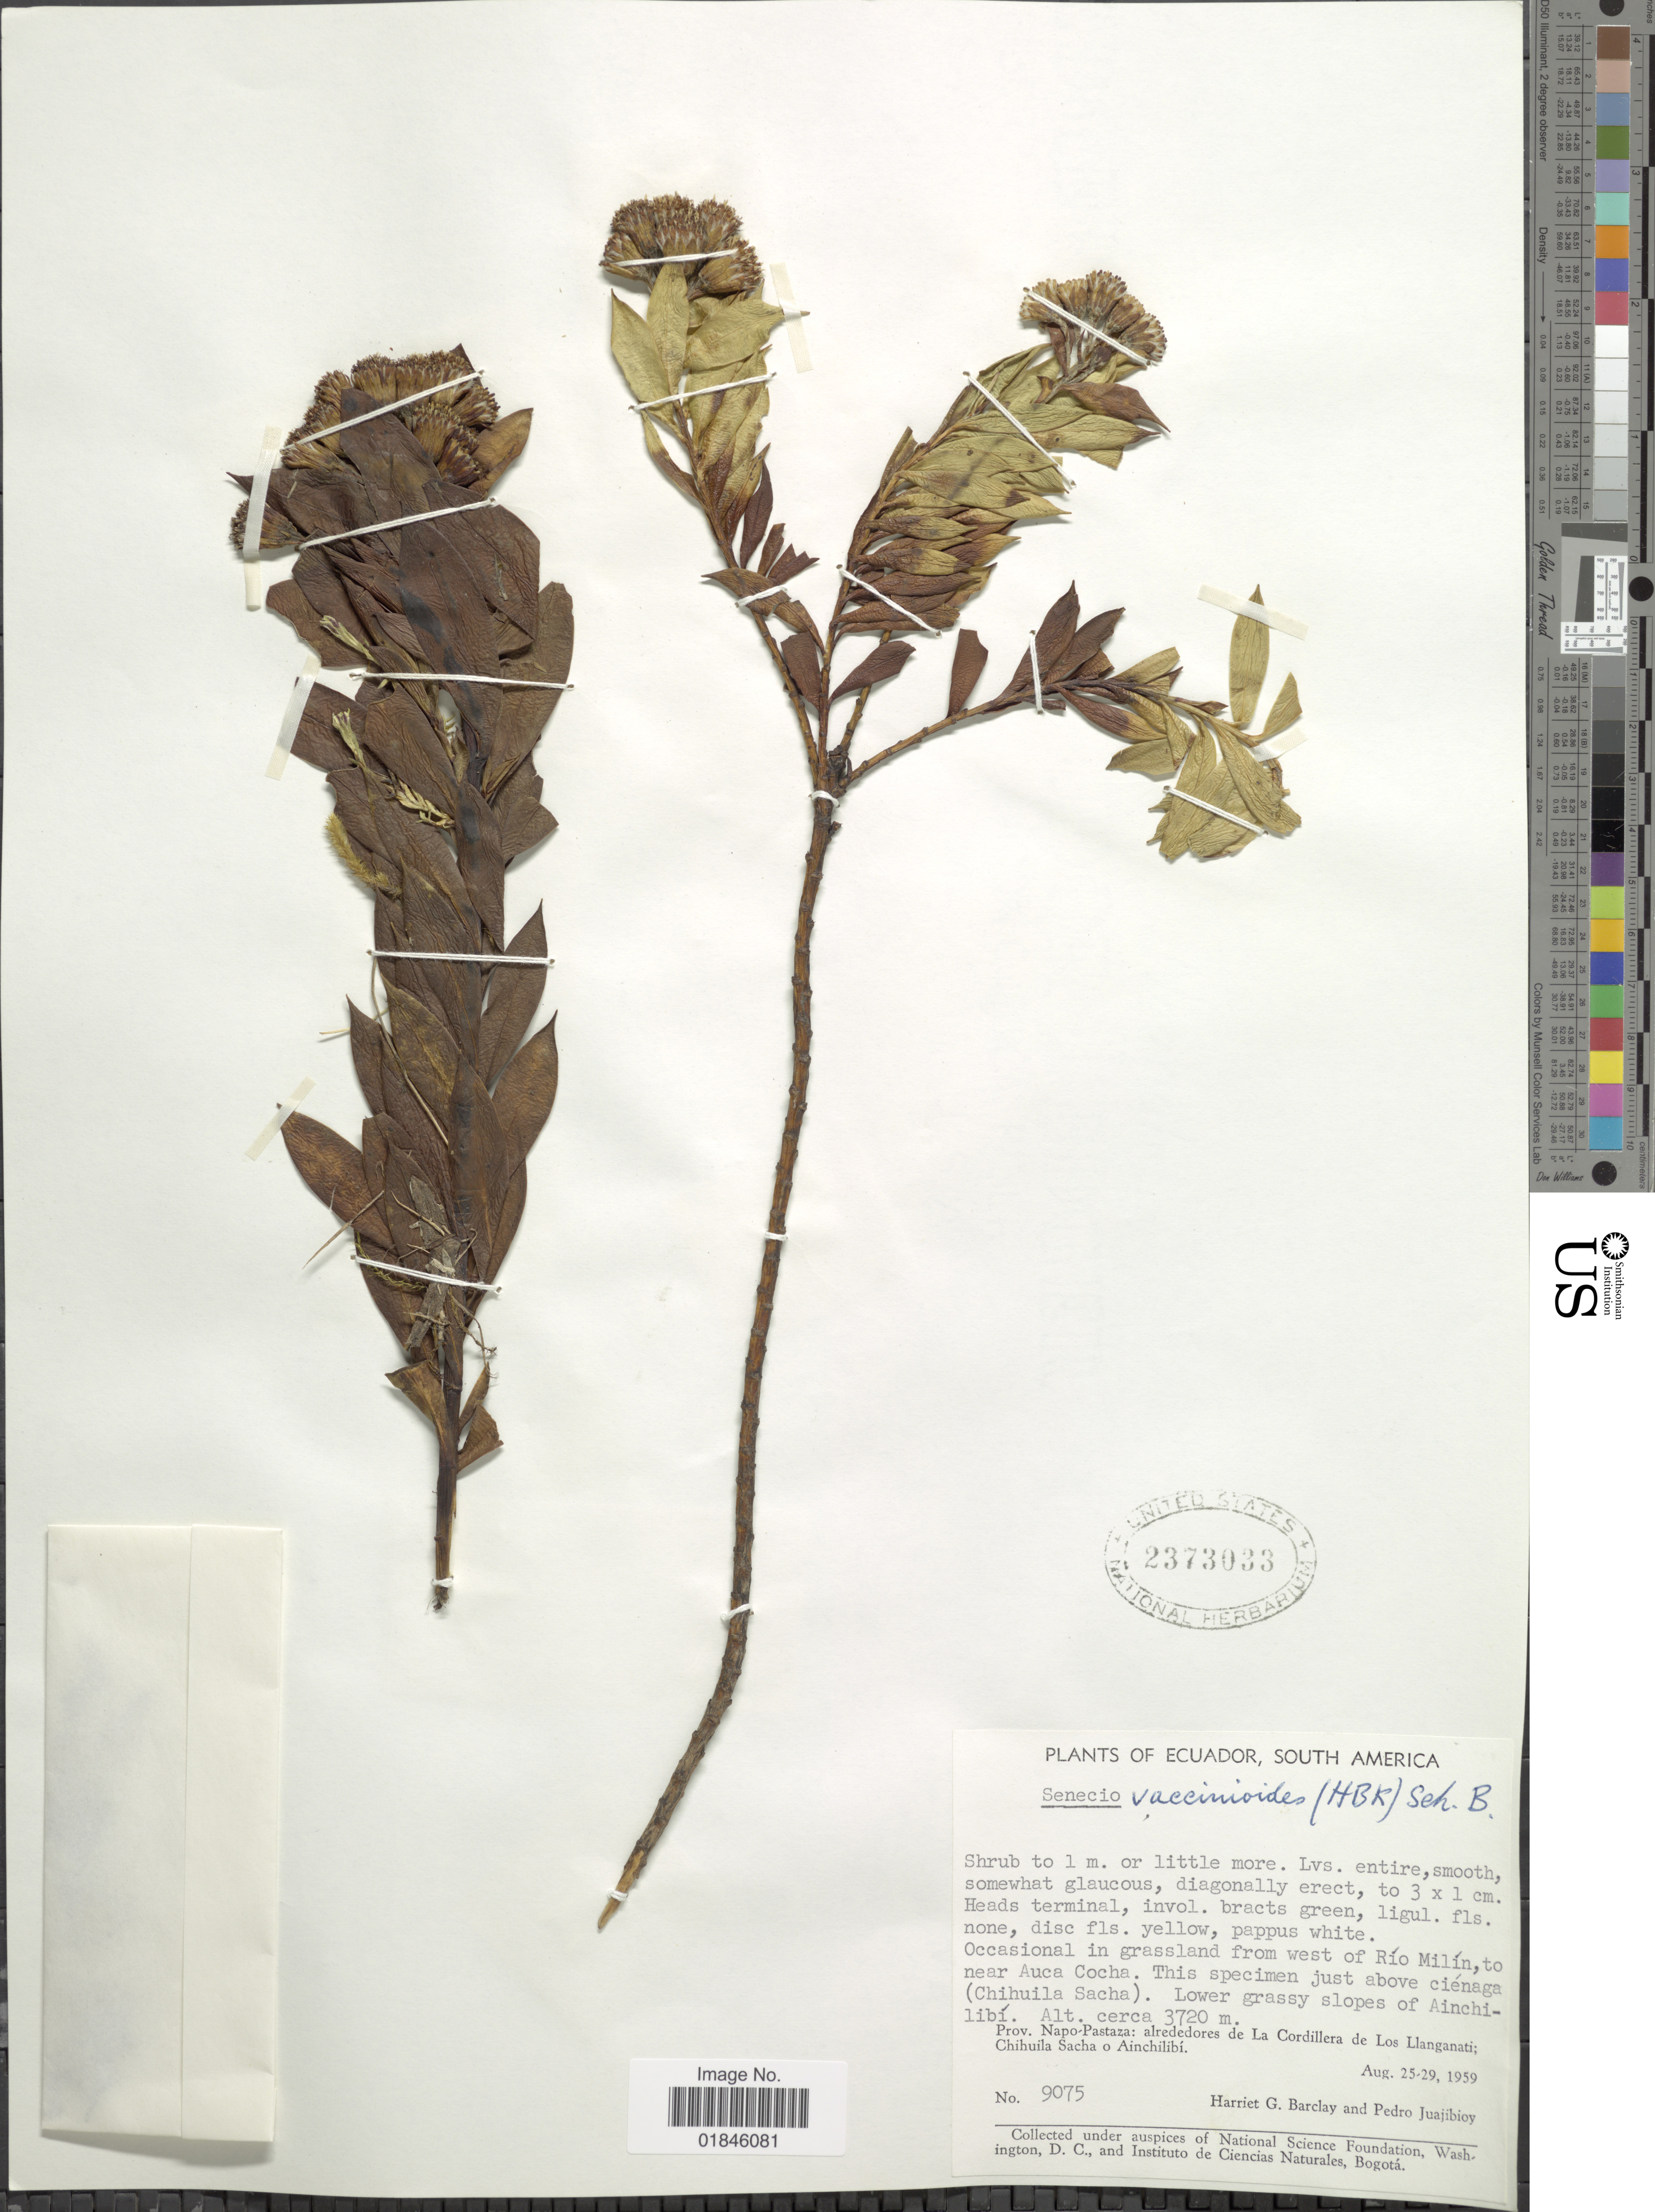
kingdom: Plantae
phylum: Tracheophyta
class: Magnoliopsida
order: Asterales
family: Asteraceae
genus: Pentacalia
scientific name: Pentacalia vaccinioides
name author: (Kunth) Cuatrec.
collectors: H. G. Barclay & P. Juajibioy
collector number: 9075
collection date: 1959-08-25/1959-08-29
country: Ecuador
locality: Occasional in grassland from west of Río Milín, to near Auca Cocha. This specimen just above ciénaga (Chihuila Sacha). Lower grassy slopes of Ainchilibí. Prov. Napo-Pastaza: alrededores de La Cordillera de Los Llanganati; Chihuila Sacha o Ainchilibí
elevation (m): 3720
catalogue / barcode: US 2373033